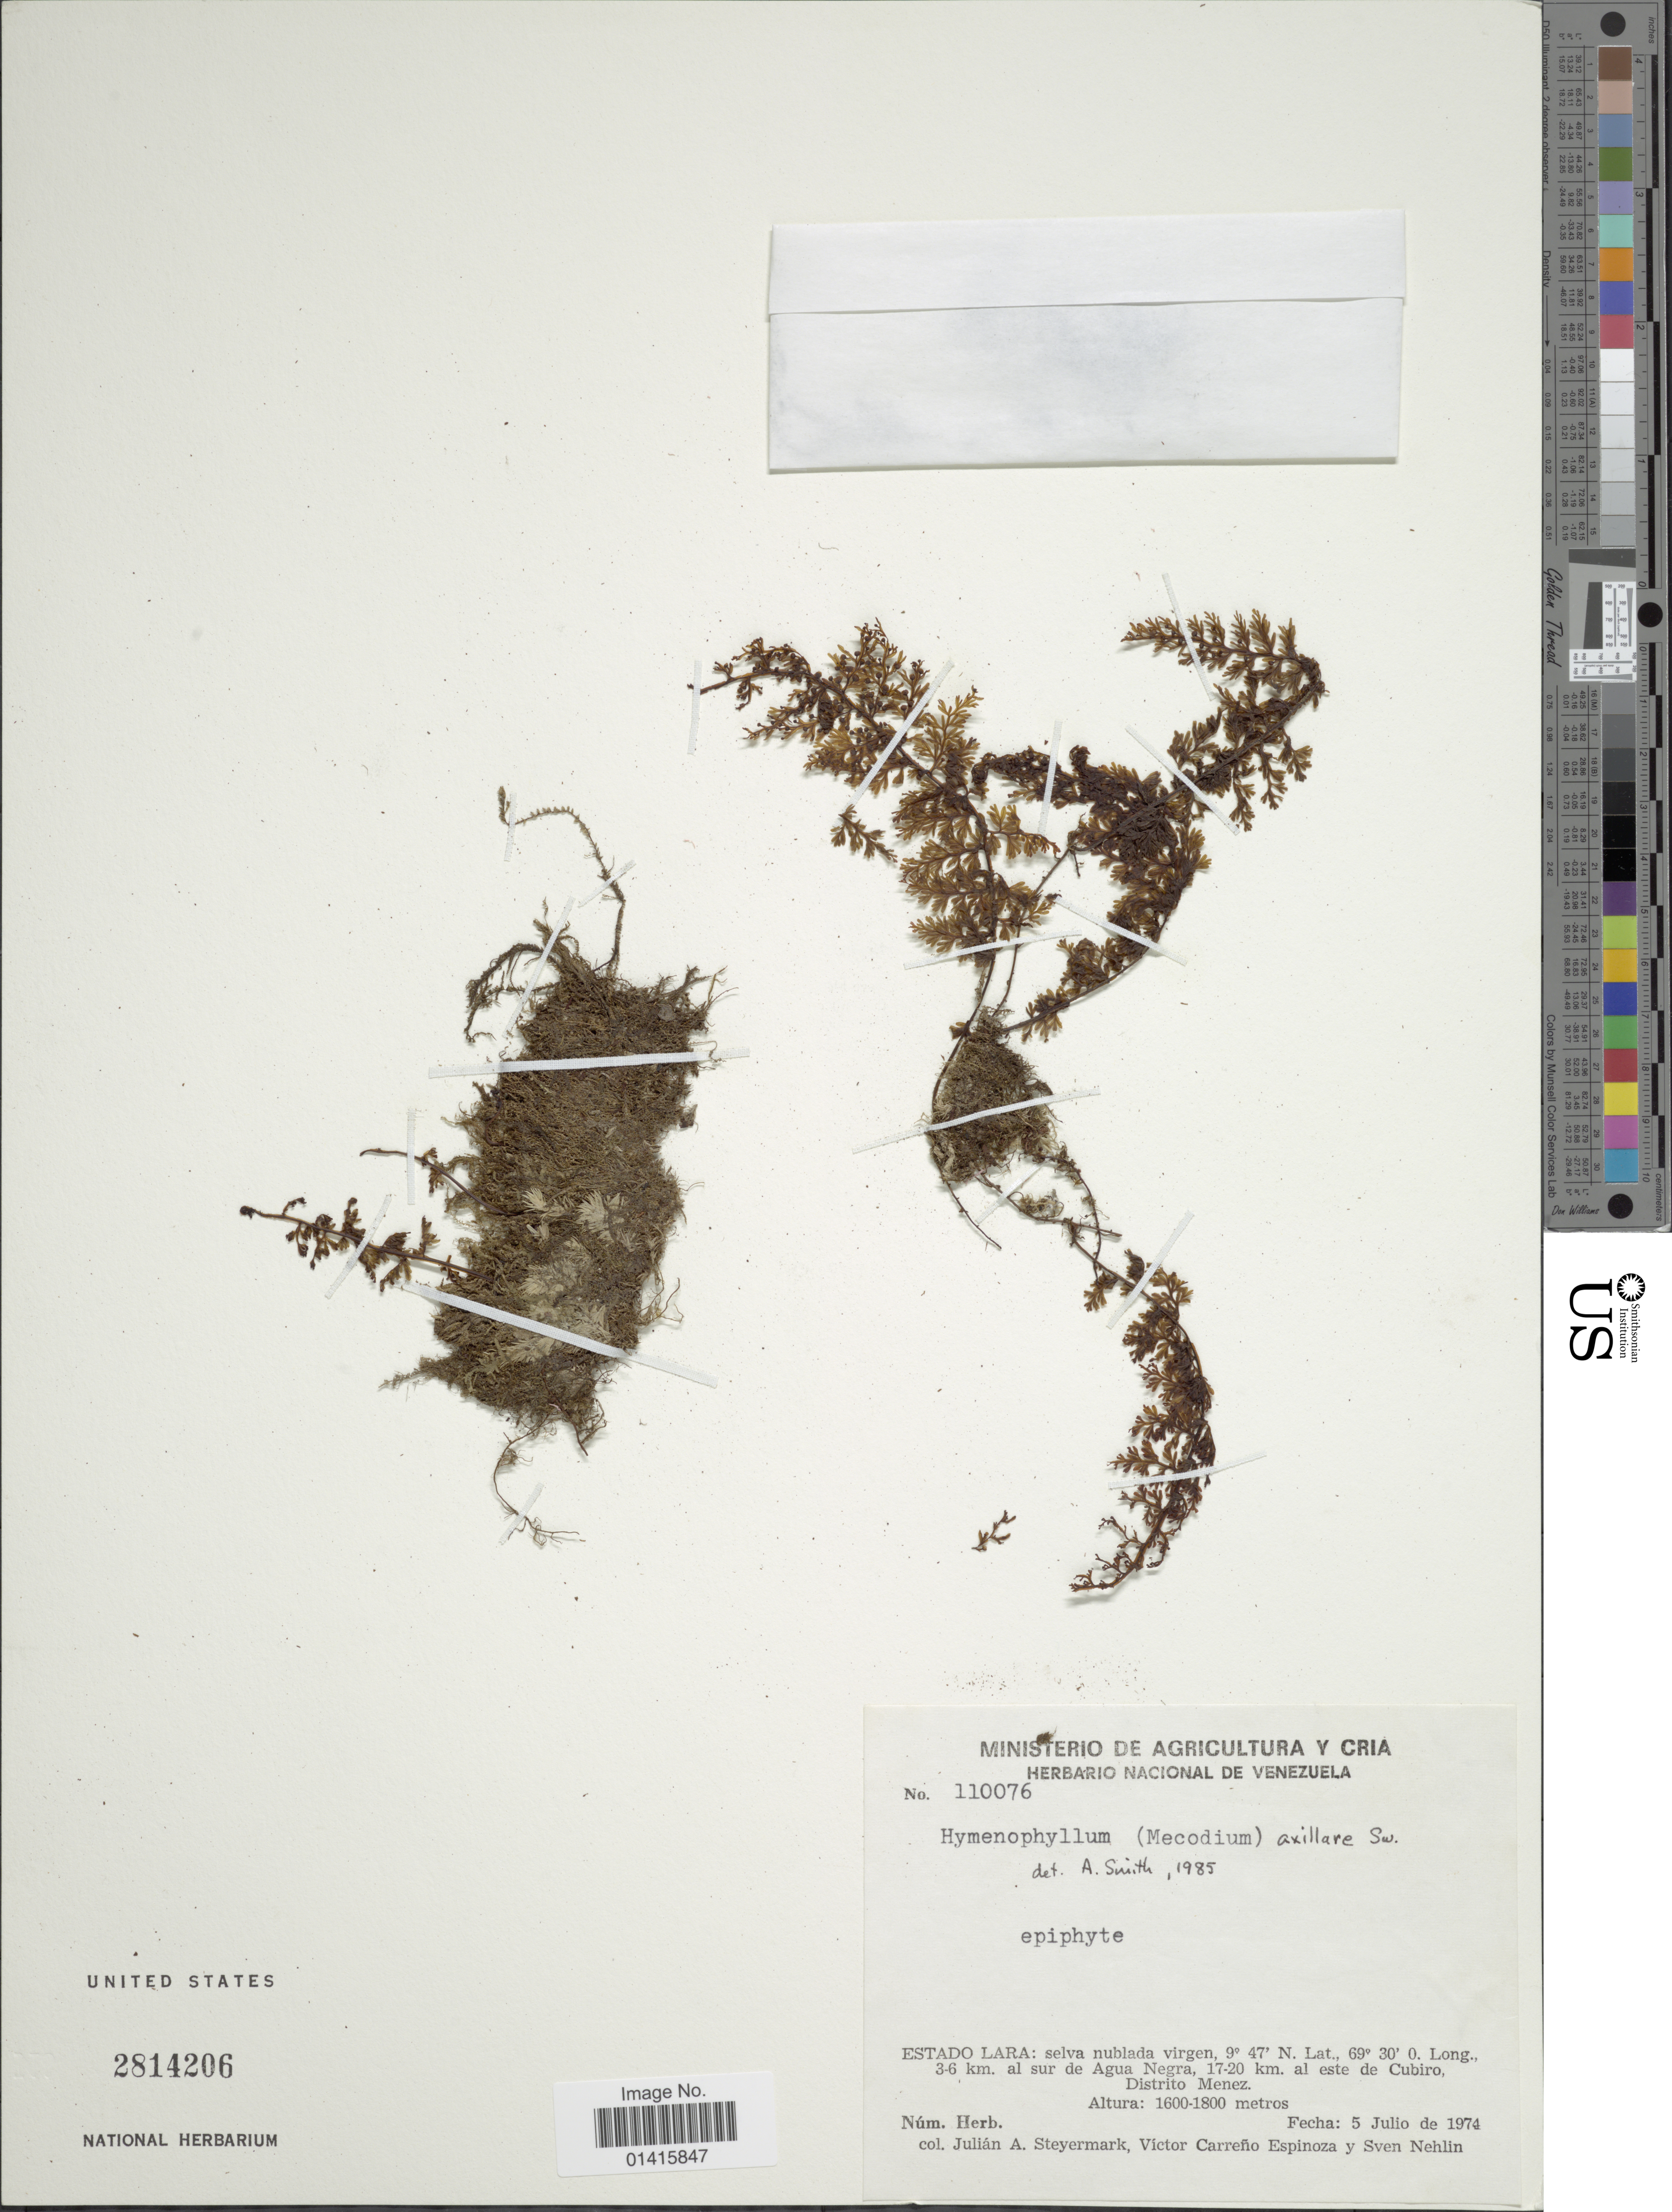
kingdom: Plantae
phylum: Tracheophyta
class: Polypodiopsida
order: Hymenophyllales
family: Hymenophyllaceae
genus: Hymenophyllum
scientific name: Hymenophyllum axillare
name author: Sw.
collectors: J. Steyermark, V. Carreño E. & S. Nehlin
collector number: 110076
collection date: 1974-07-05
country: Venezuela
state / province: Lara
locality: Estado Lara: selva nublada virgen 3-6 km al sur de Agua Negra, 17-20 km al este de Cubiro, Distrito Menez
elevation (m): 1600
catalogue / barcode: US 2814206